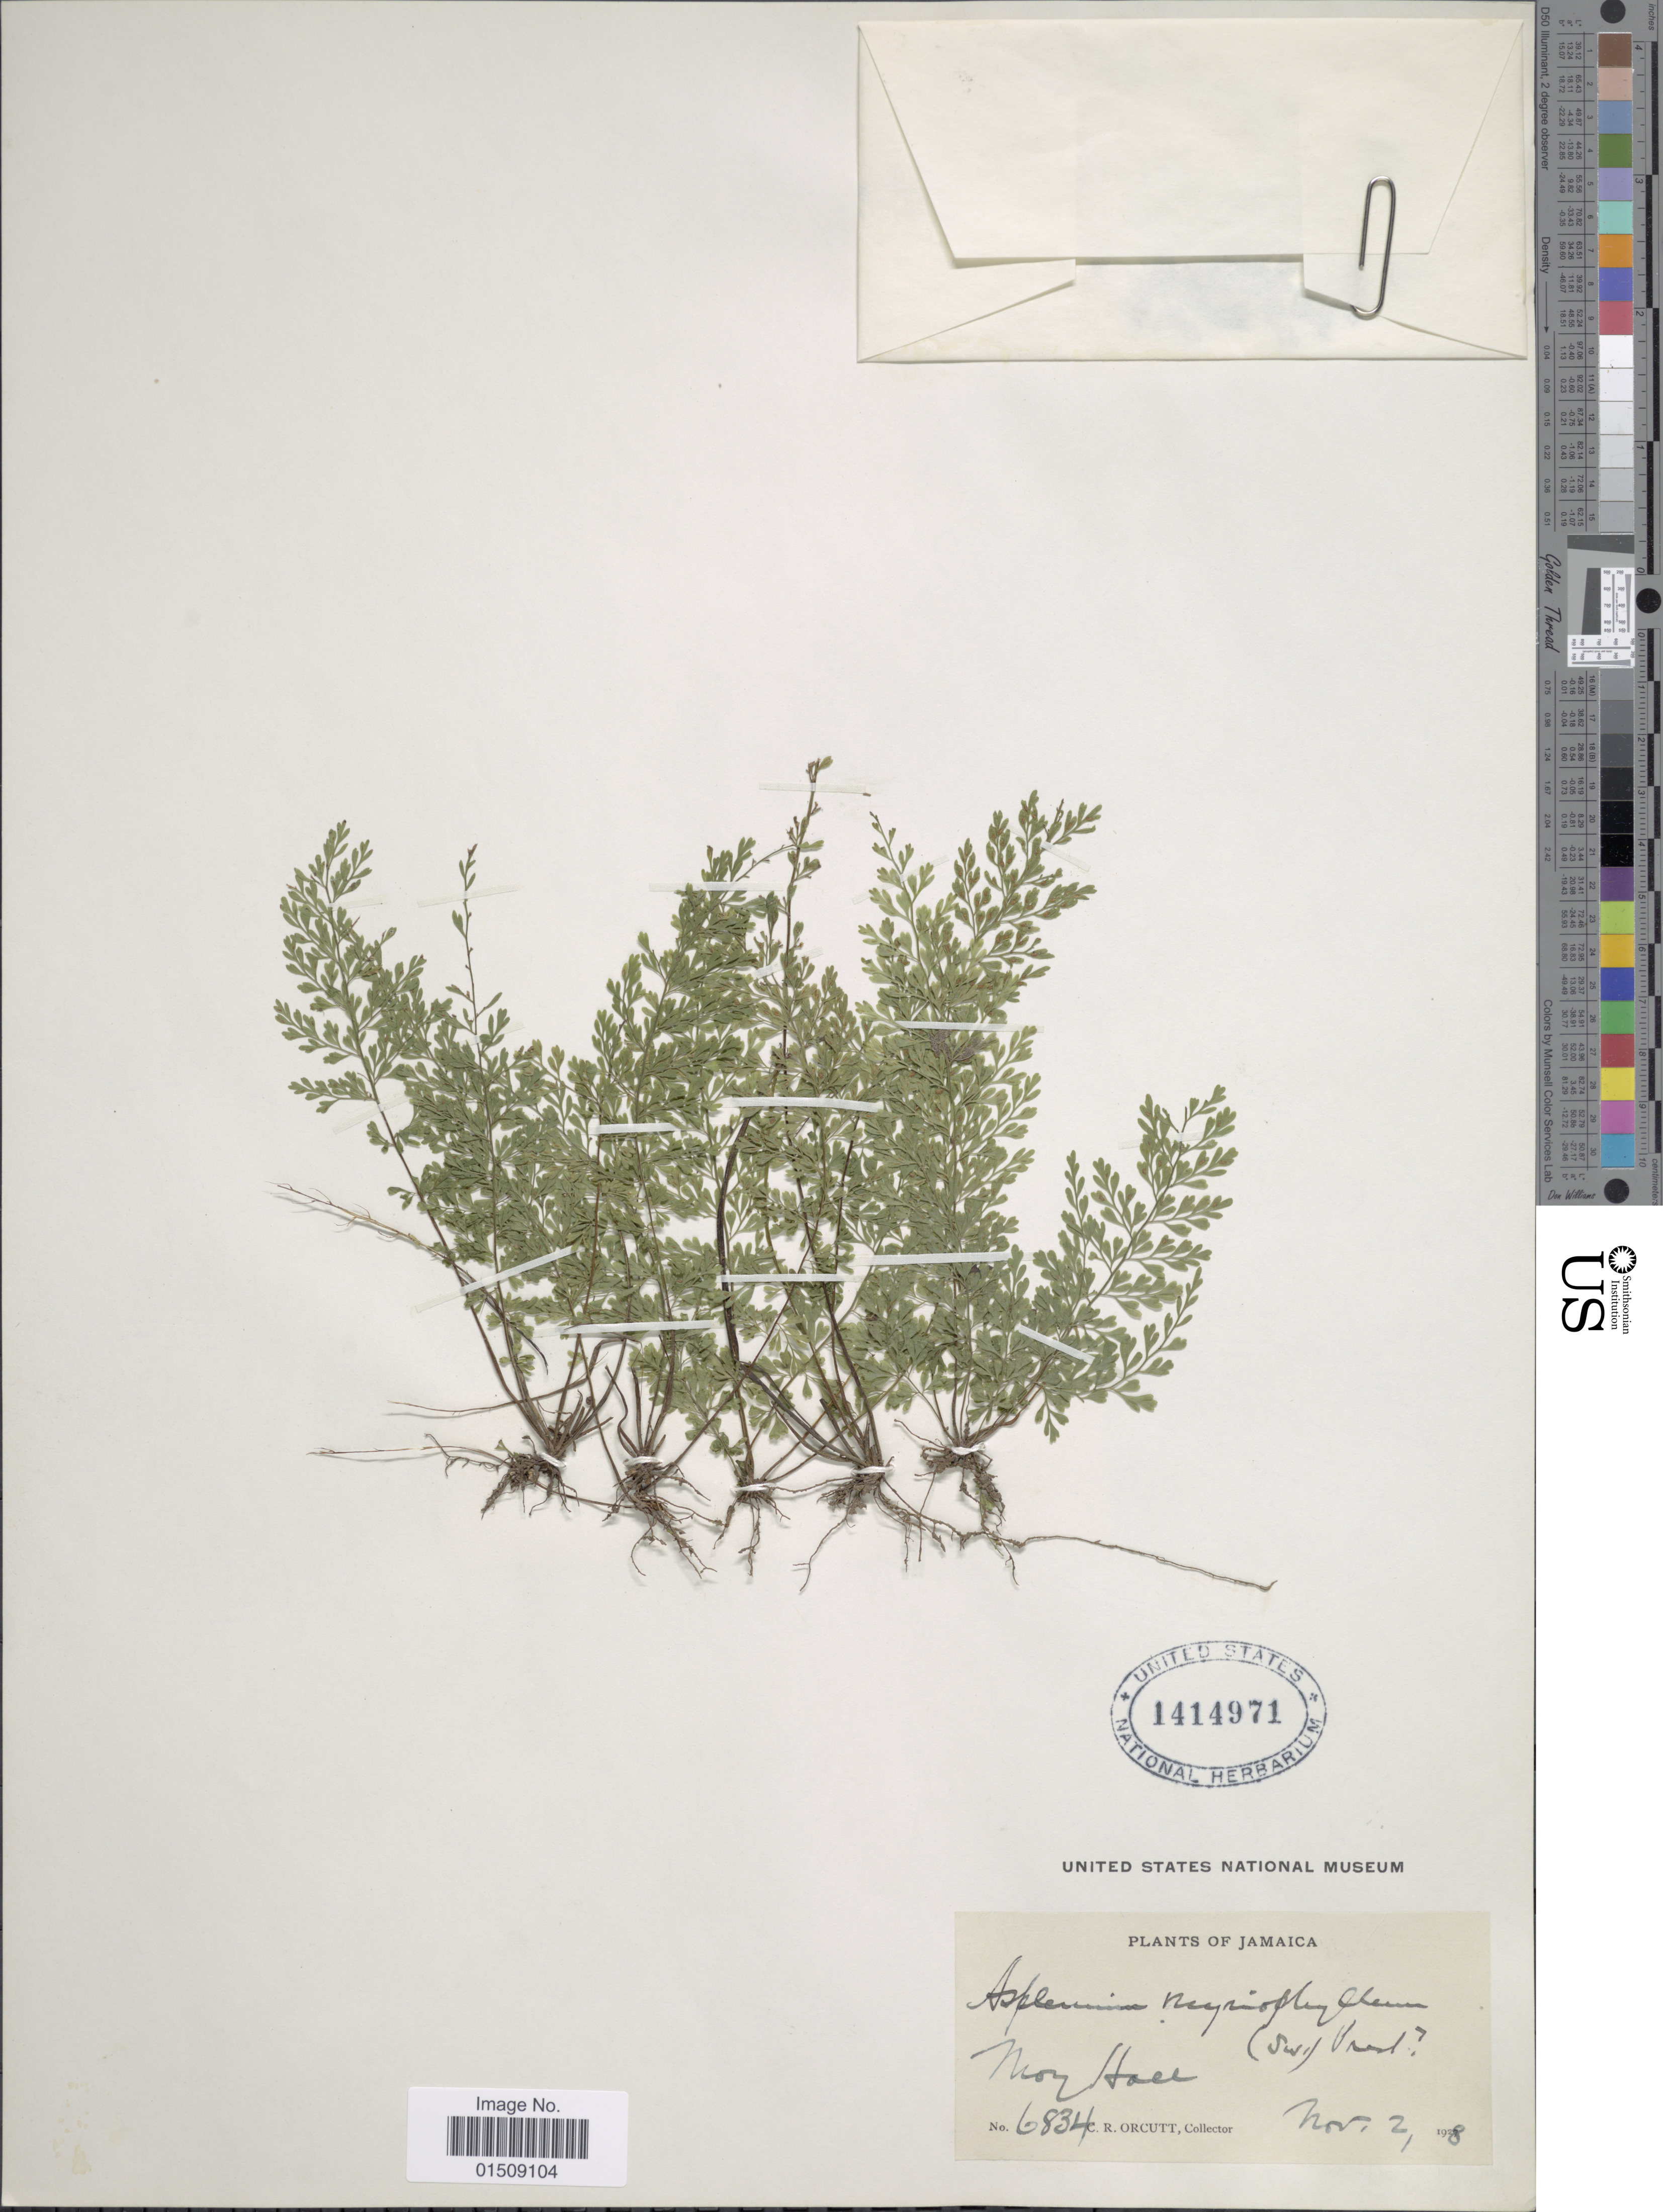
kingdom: Plantae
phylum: Tracheophyta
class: Polypodiopsida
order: Polypodiales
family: Aspleniaceae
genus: Asplenium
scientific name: Asplenium myriophyllum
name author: (Sw.) C. Presl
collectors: C. R. Orcutt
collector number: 6834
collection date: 1928-11-02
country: Jamaica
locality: Moy Hall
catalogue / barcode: US 1414971